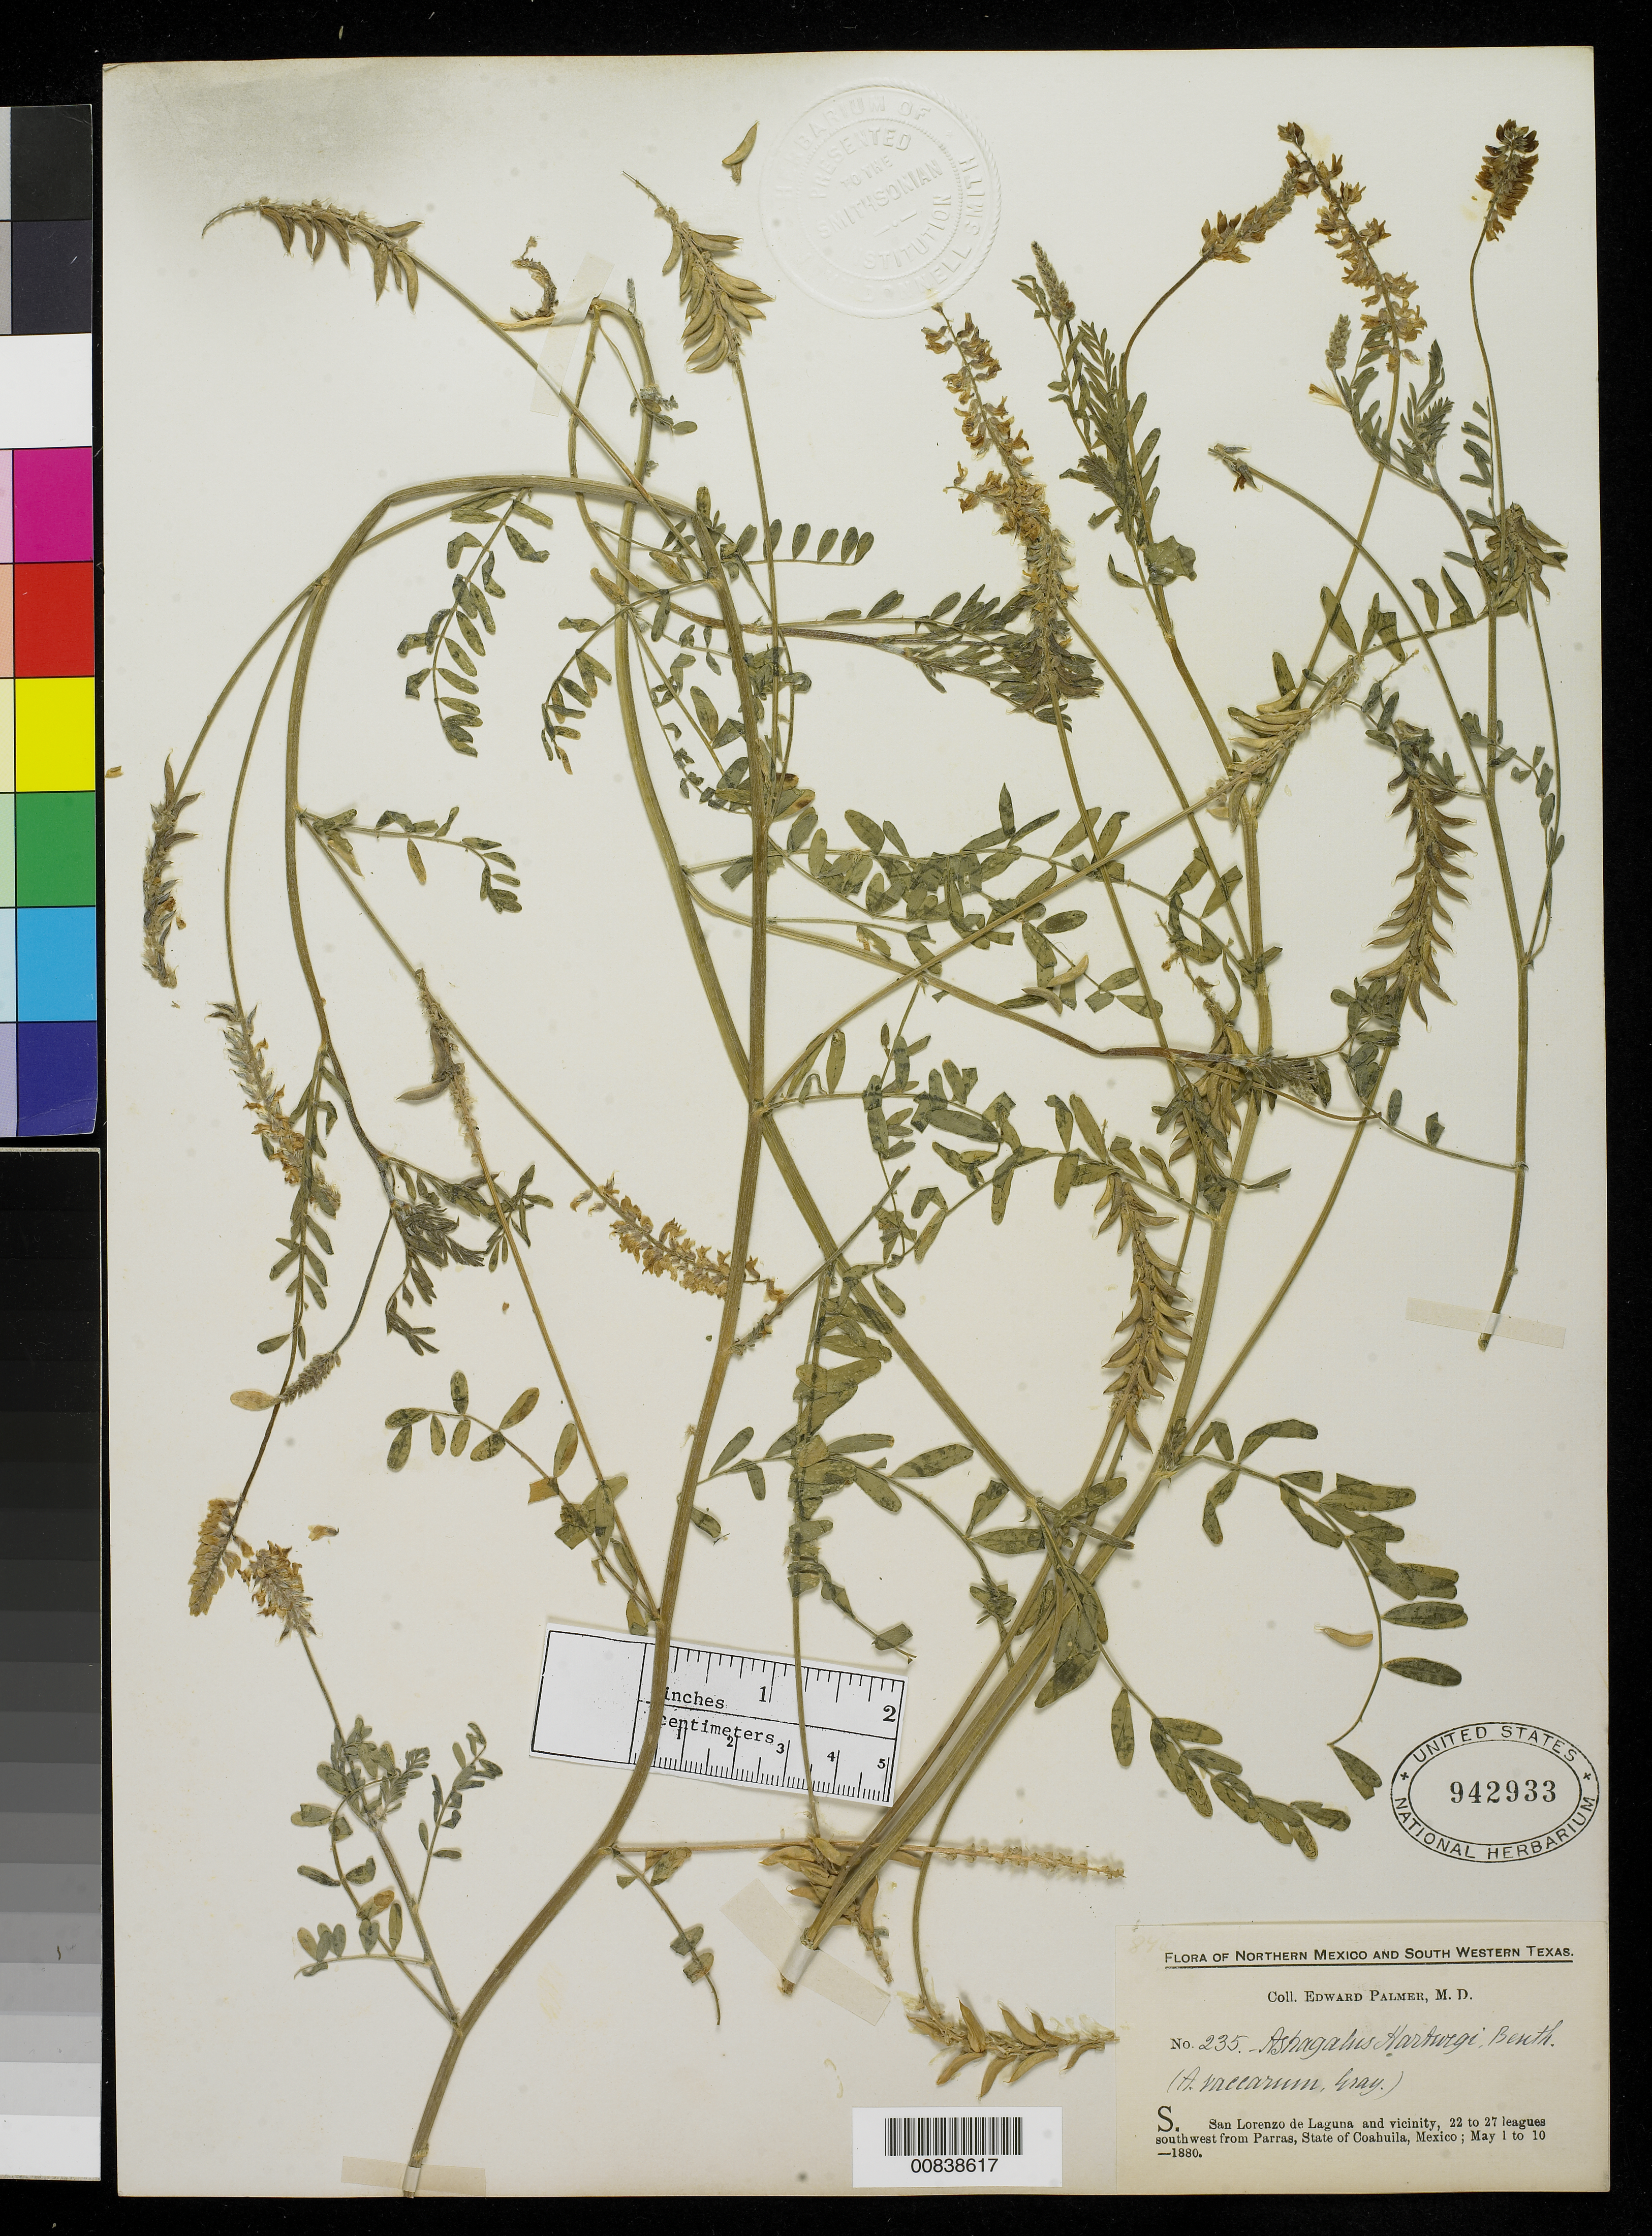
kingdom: Plantae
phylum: Tracheophyta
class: Magnoliopsida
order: Fabales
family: Fabaceae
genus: Astragalus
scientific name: Astragalus hartwegii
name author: Benth.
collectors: E. Palmer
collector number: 235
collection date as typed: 01 May 1880 to 10 May 1880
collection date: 1880-05-01/1880-05-10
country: Mexico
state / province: Coahuila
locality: S. San Lorenzo de Laguna and vicinity, 22 to 27 leagues southwest from Parras, Coahuila.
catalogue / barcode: US 942933